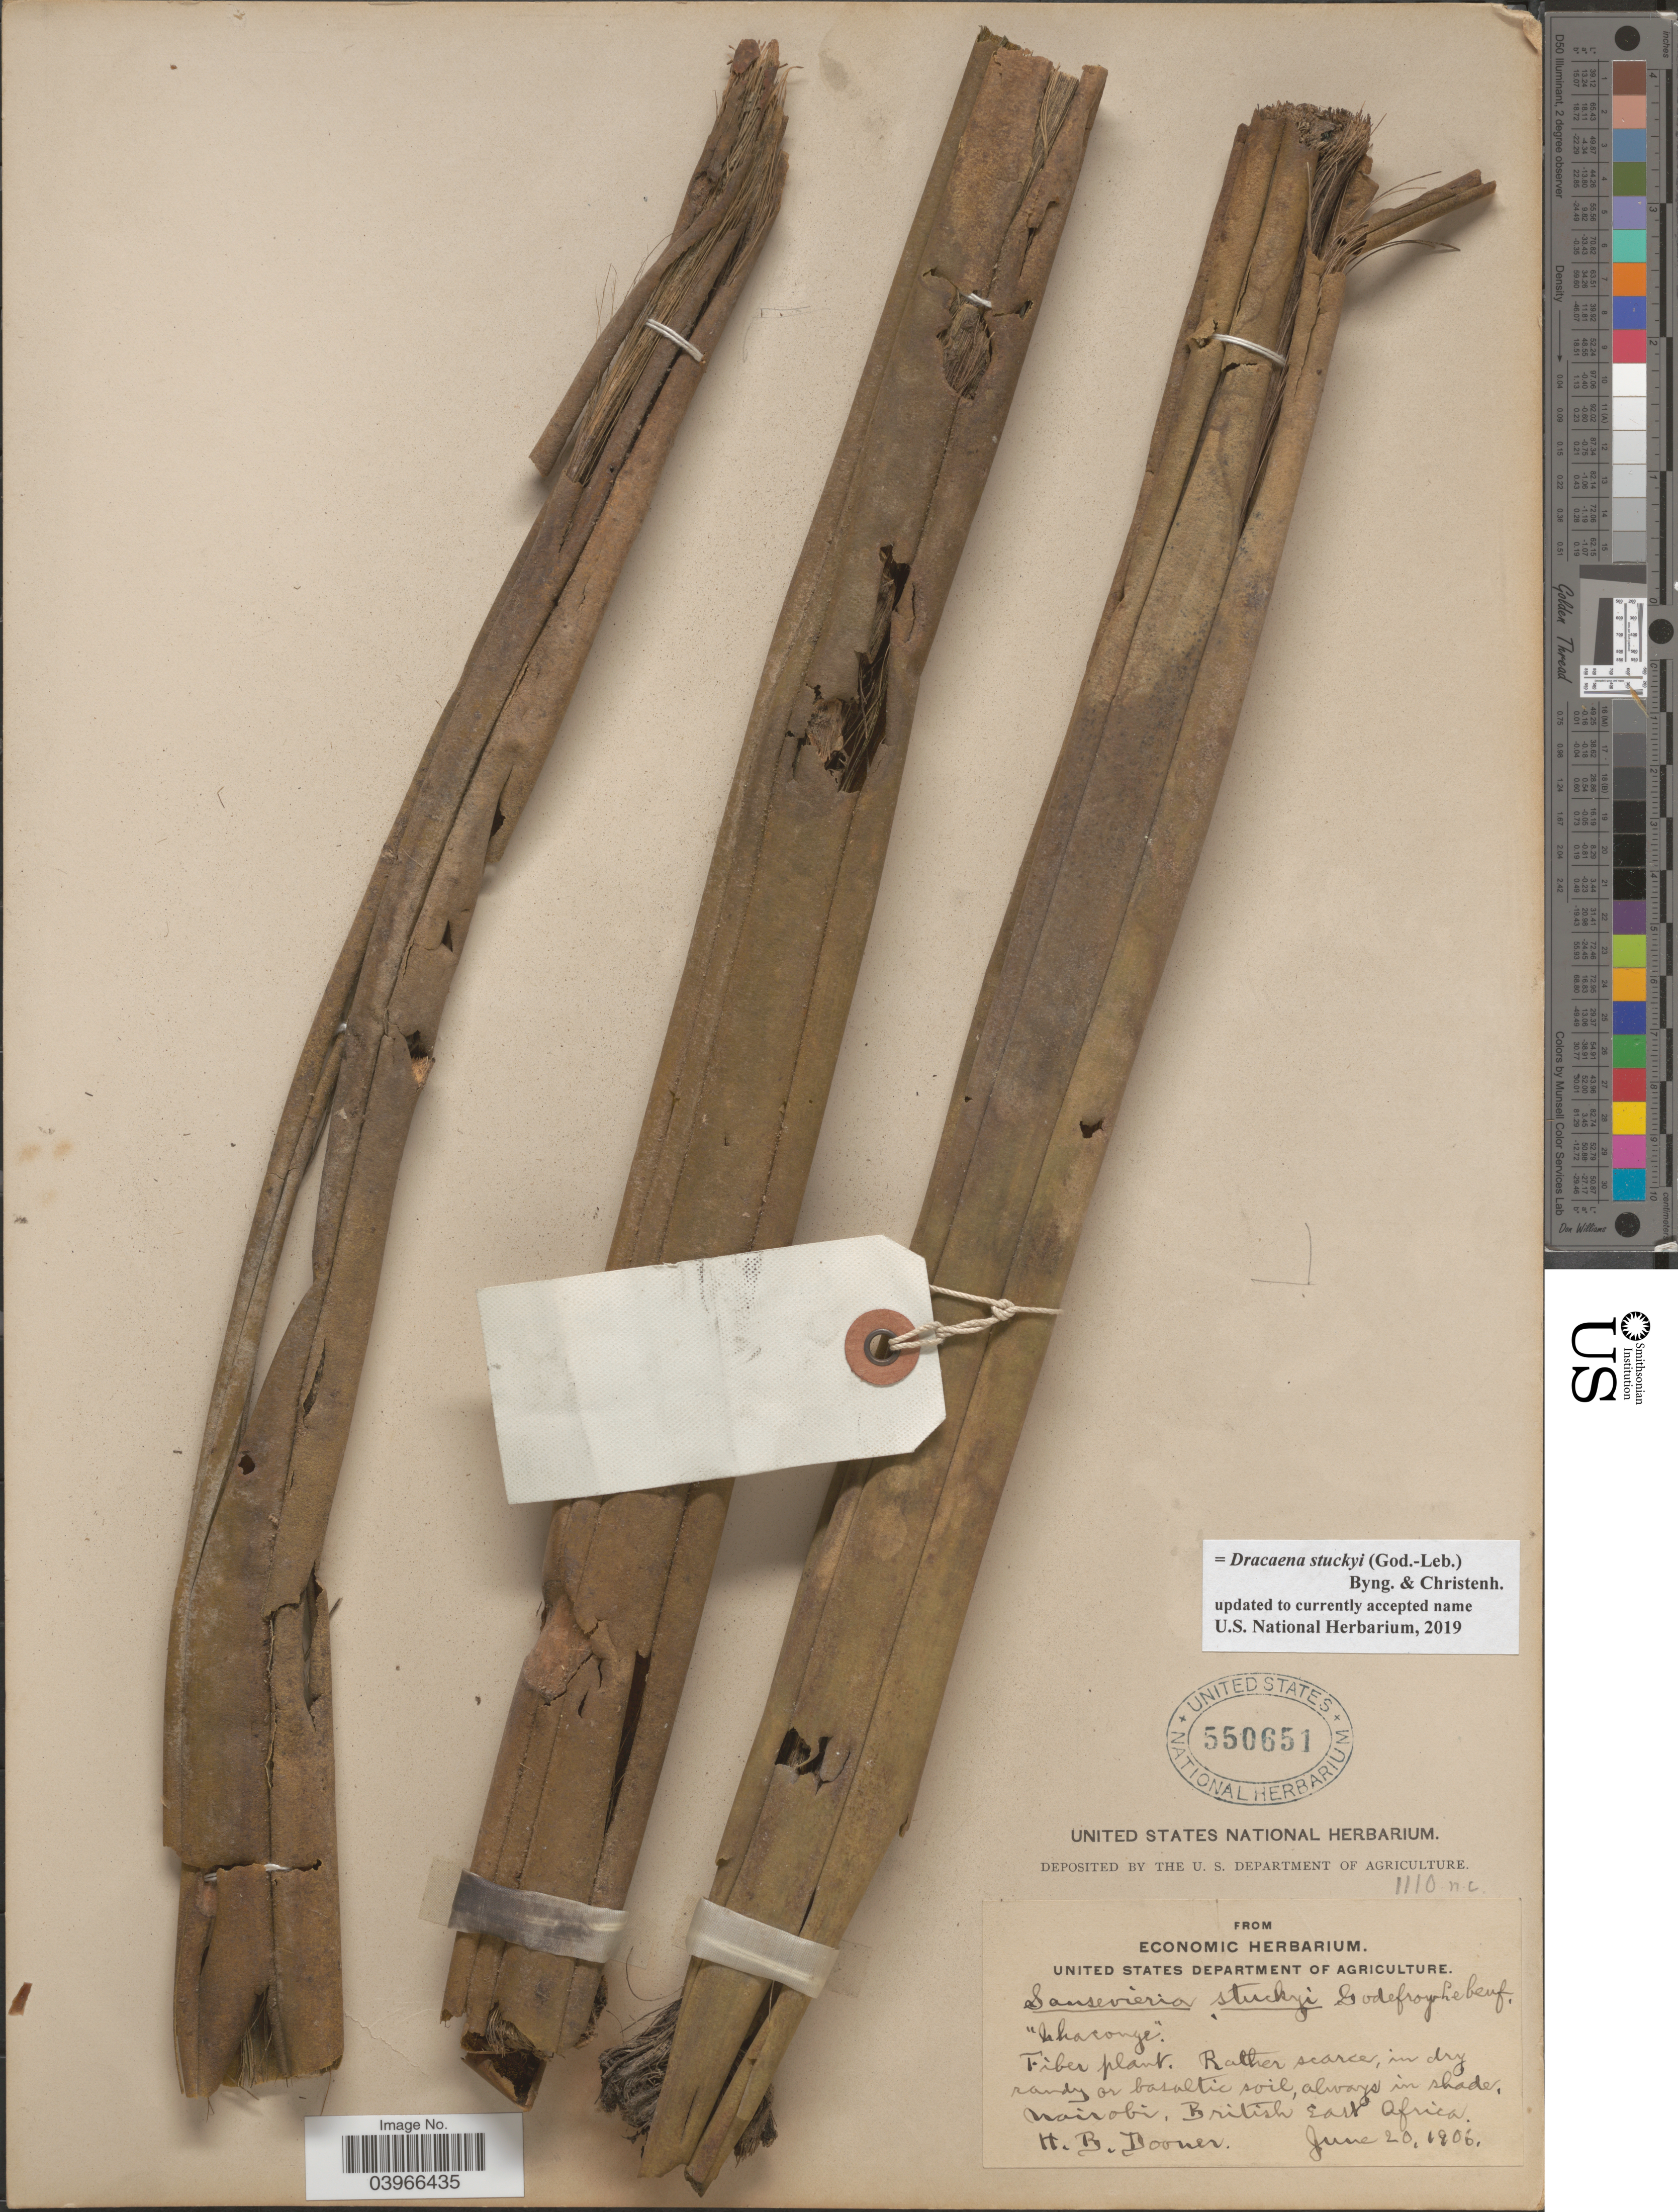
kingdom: Plantae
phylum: Tracheophyta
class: Liliopsida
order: Asparagales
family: Asparagaceae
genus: Dracaena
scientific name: Dracaena stuckyi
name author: (God.-Leb.) Byng & Christenh.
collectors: H. Dooner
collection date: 1906-06-20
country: Kenya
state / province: Nairobi Area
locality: Nairobi, British East Africa.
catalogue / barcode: US 550651